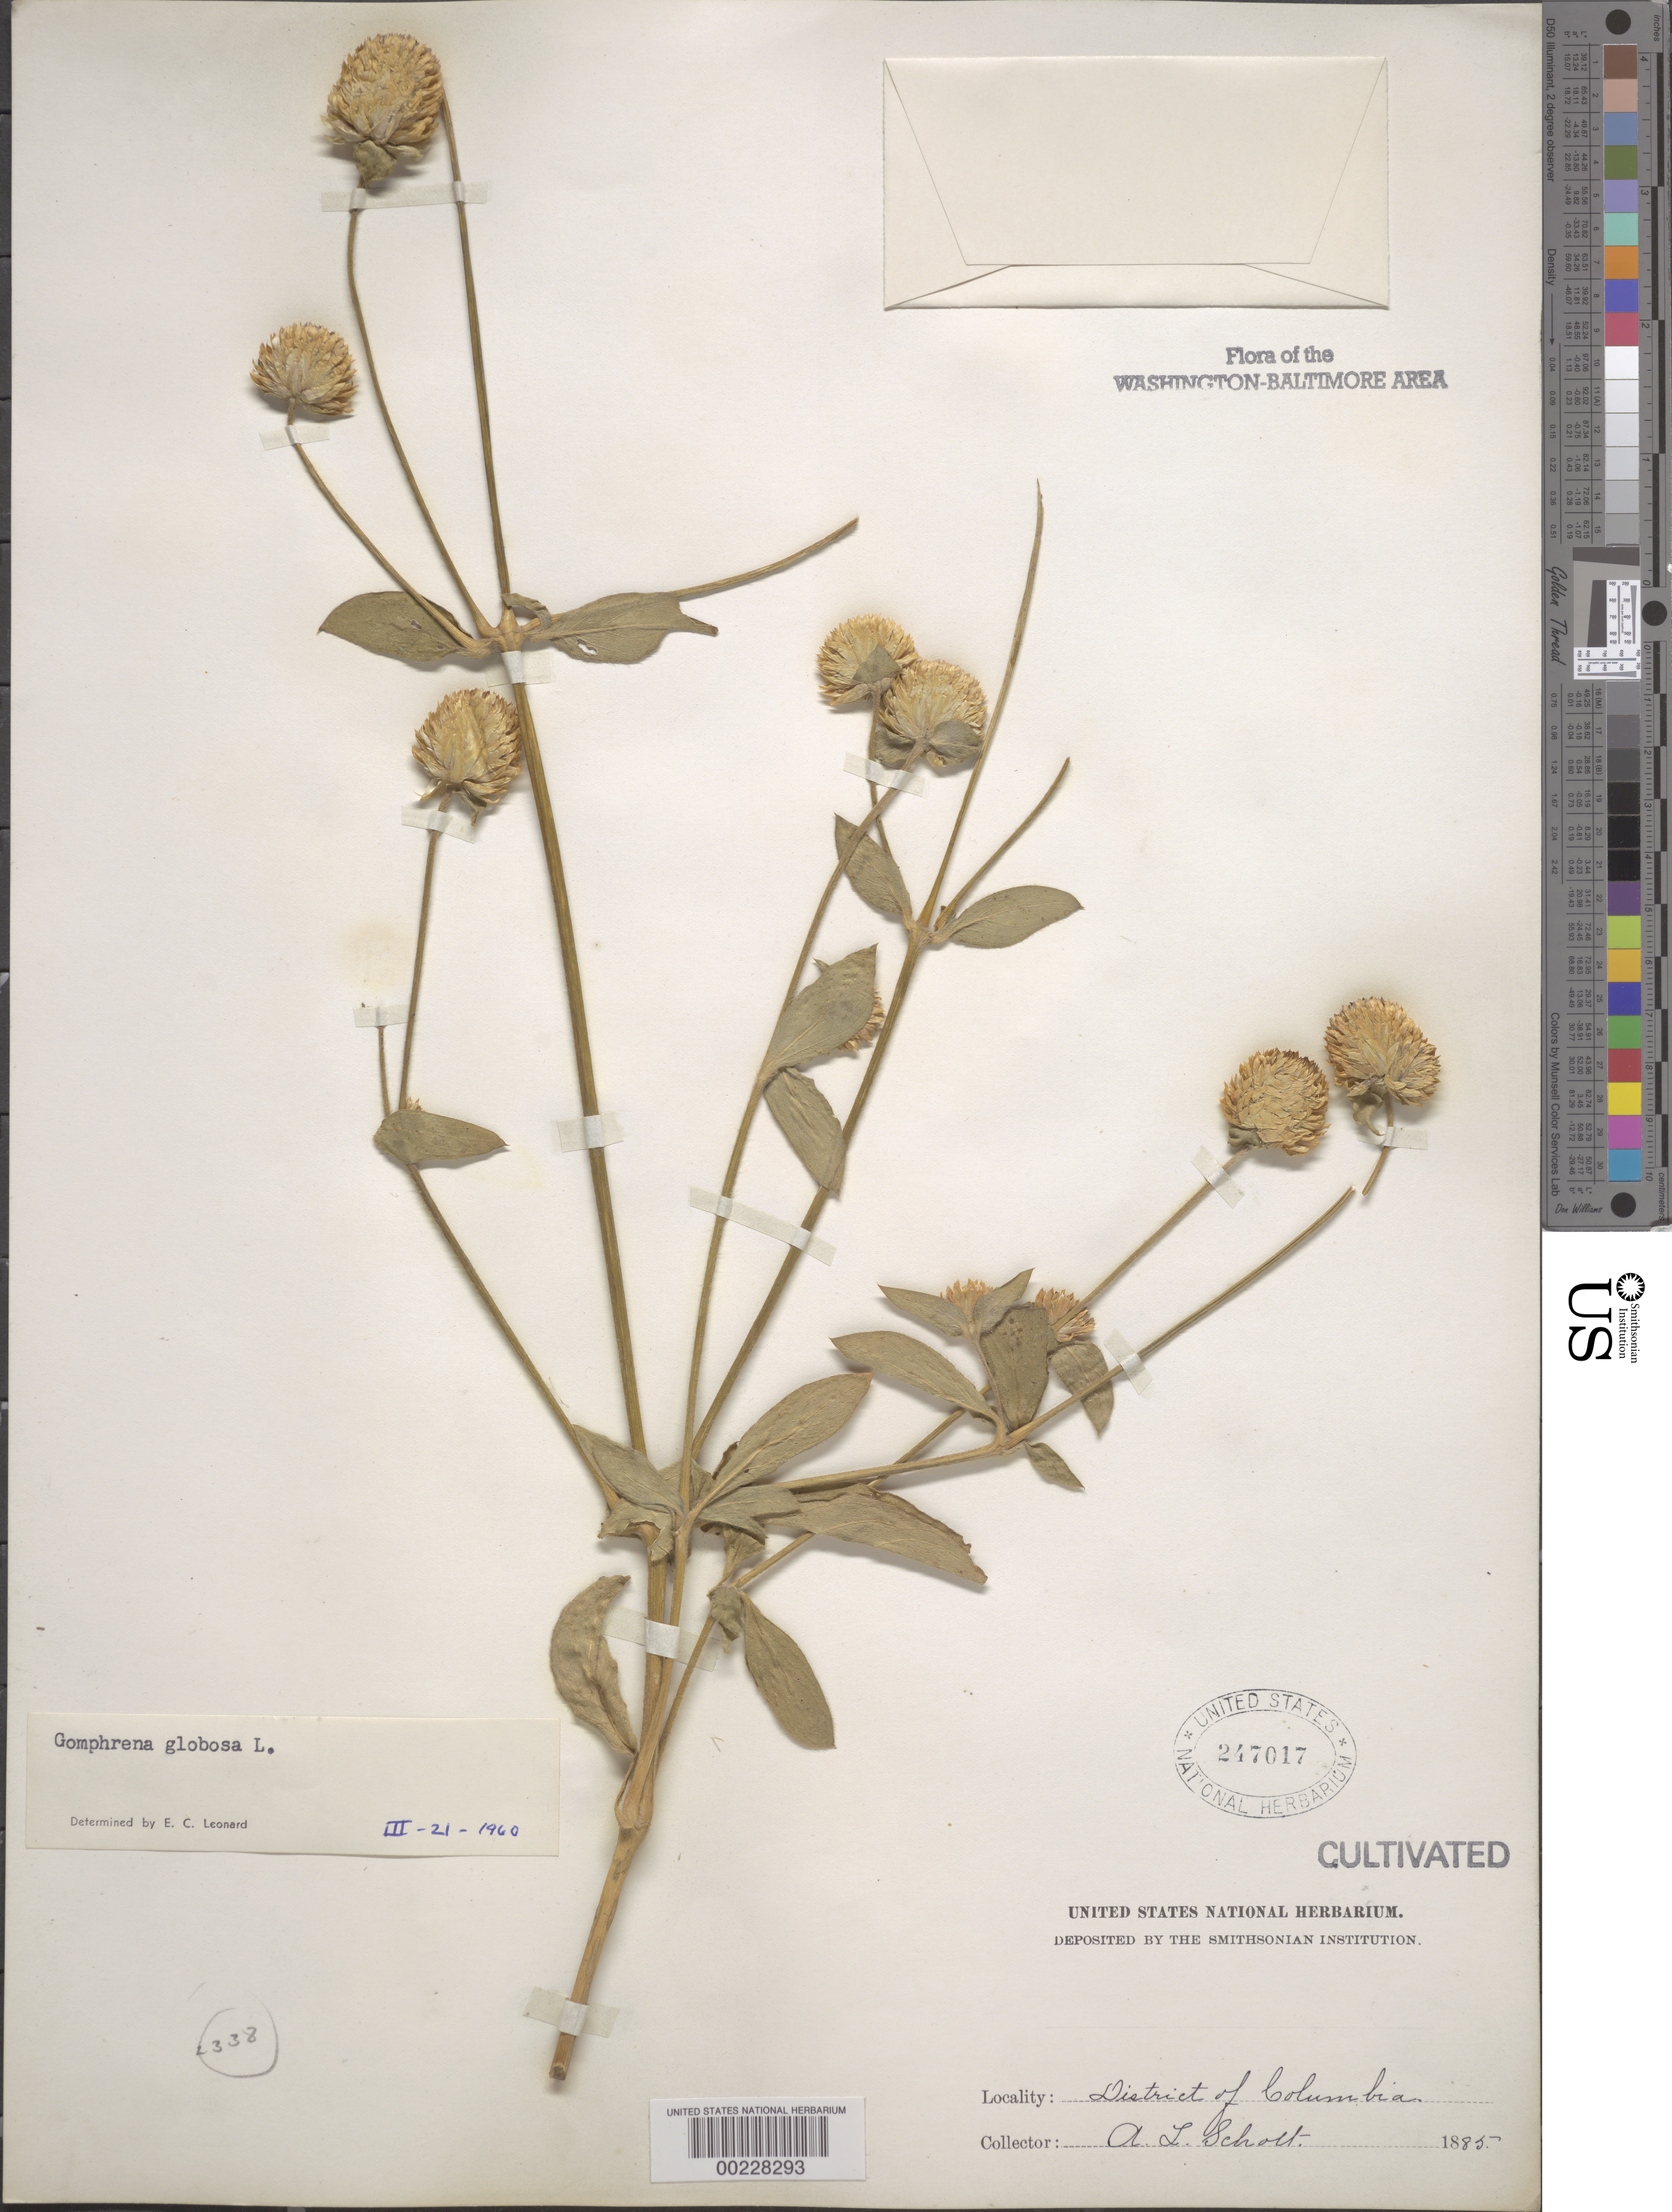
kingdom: Plantae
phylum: Tracheophyta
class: Magnoliopsida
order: Caryophyllales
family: Amaranthaceae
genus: Gomphrena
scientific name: Gomphrena globosa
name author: L.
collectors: A. L. Schott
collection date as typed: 1885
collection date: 1885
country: United States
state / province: District of Columbia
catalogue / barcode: US 247017